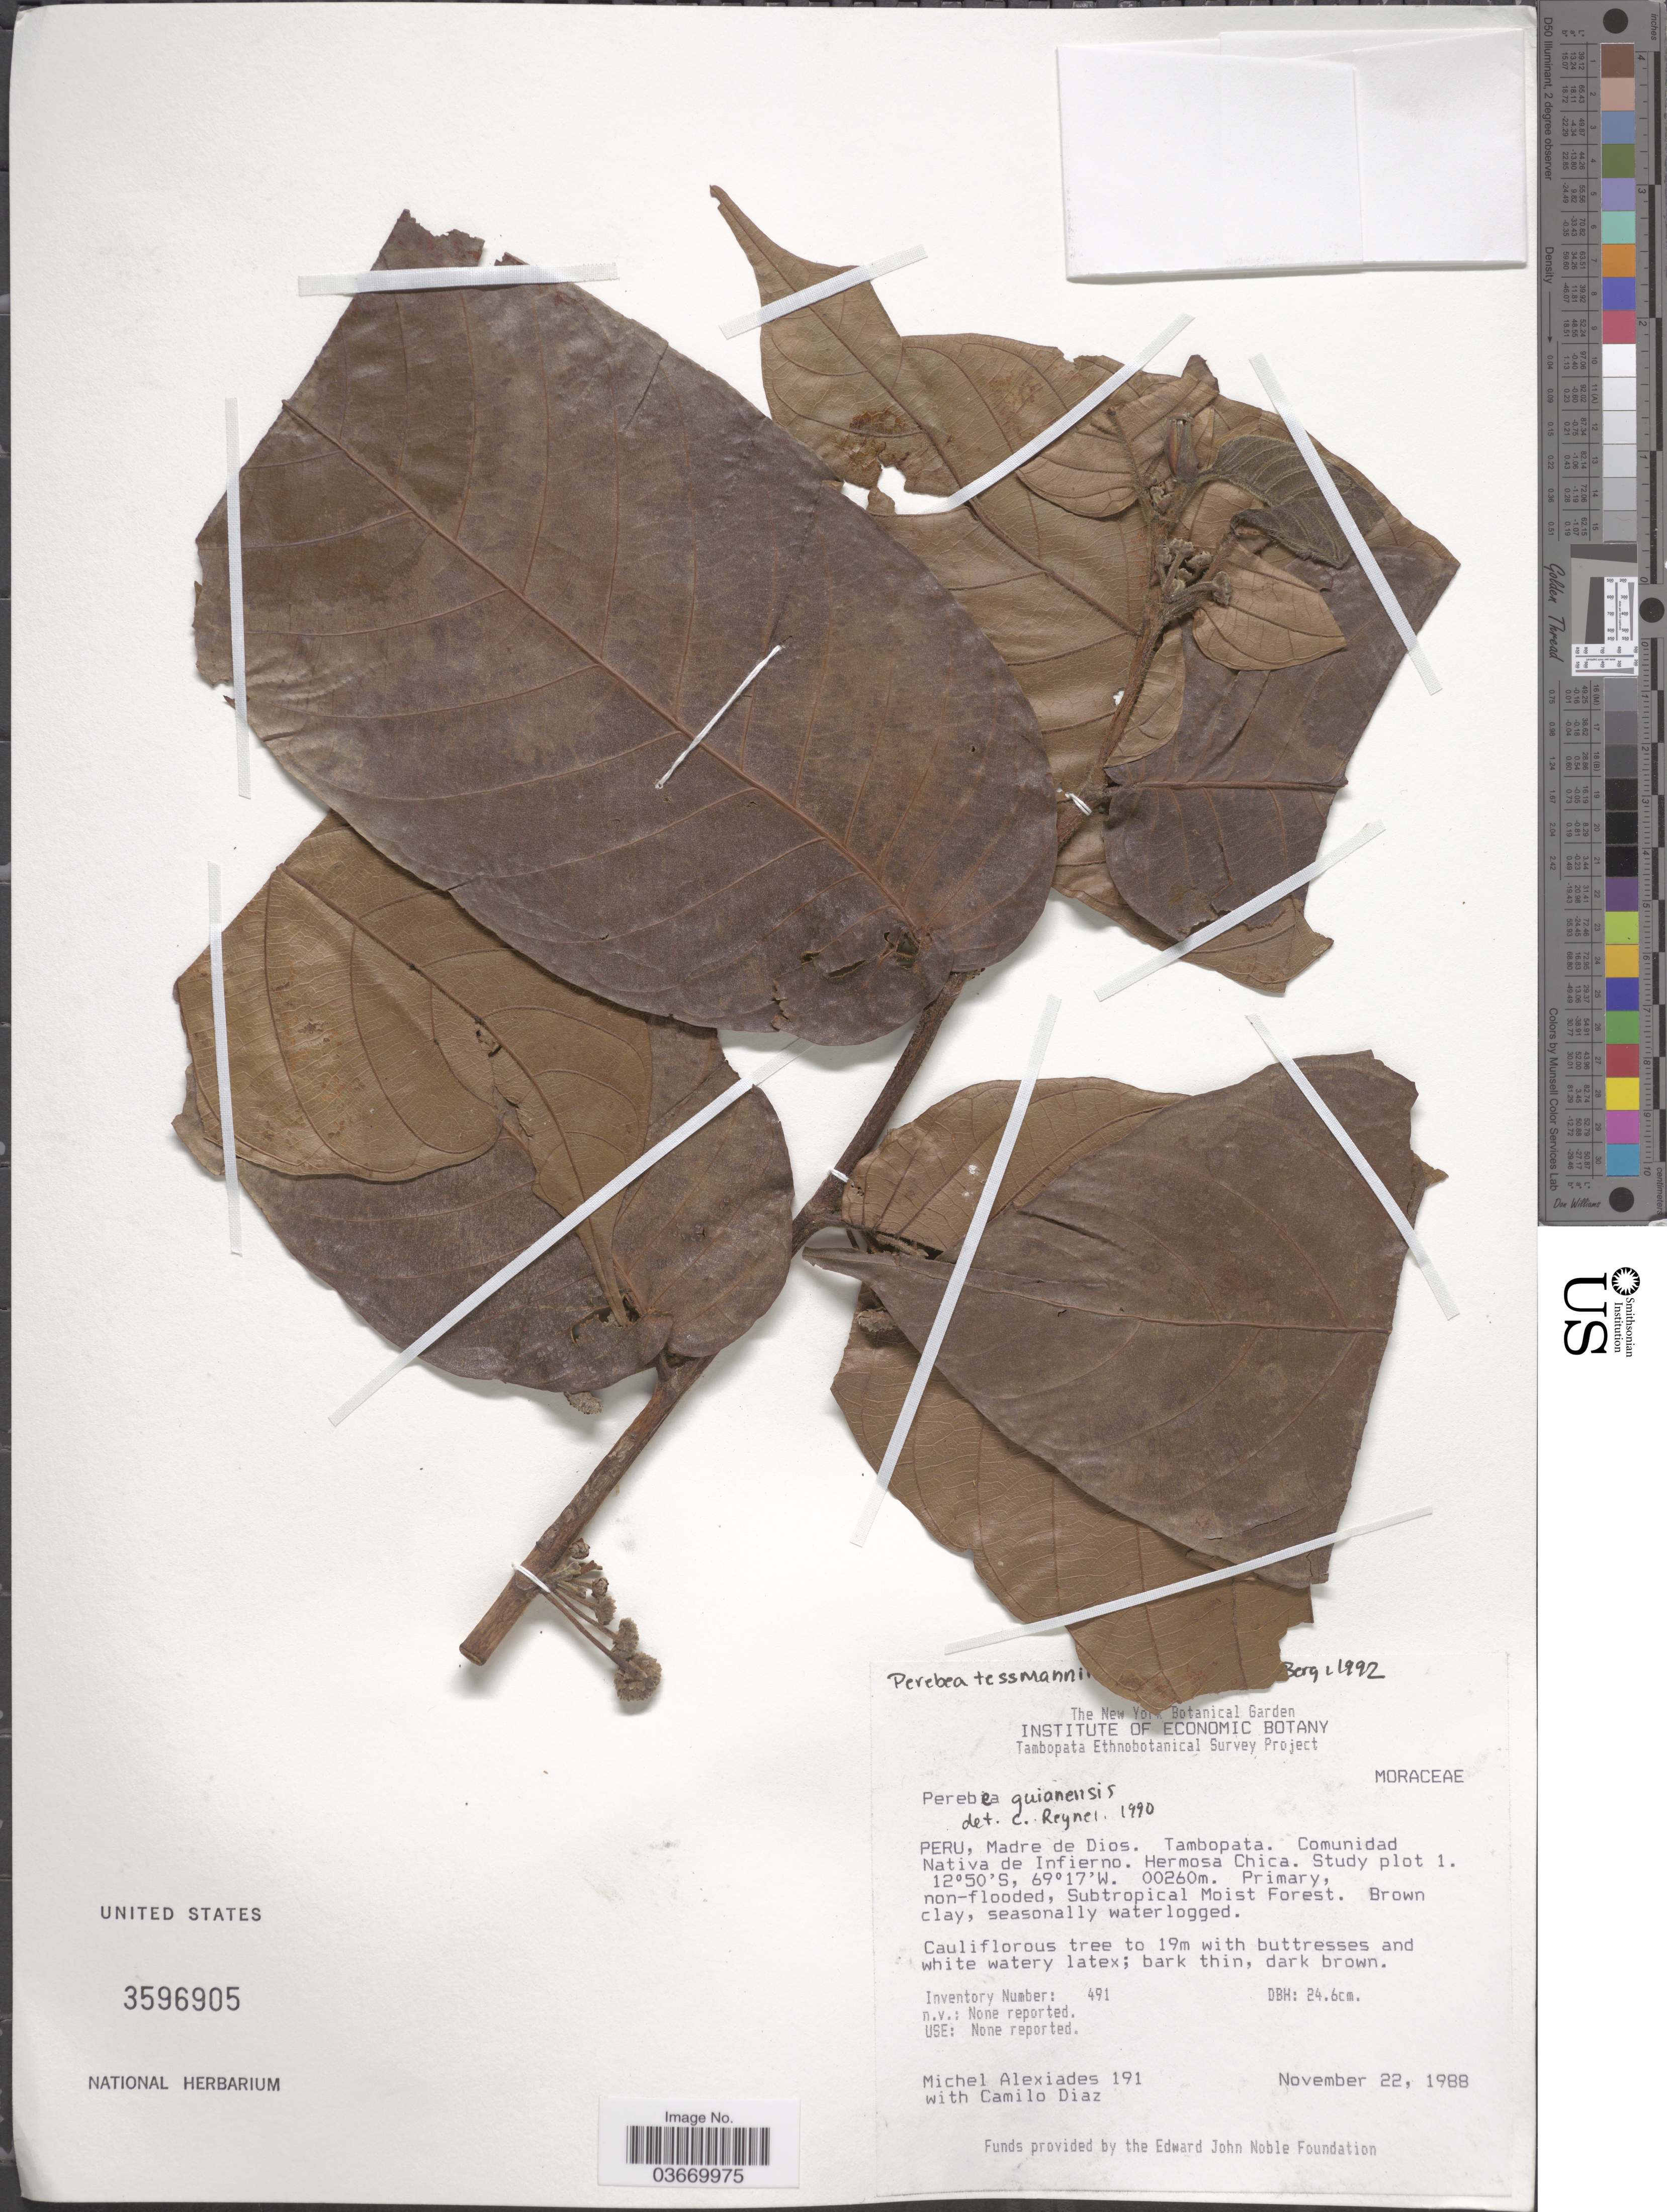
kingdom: Plantae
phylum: Tracheophyta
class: Magnoliopsida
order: Rosales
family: Moraceae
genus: Perebea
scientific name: Perebea guianensis subsp. guianensis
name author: Aubl.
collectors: M. Alexiades & C. Díaz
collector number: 191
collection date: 1988-11-22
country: Peru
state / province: Madre de Dios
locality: Tambopata. Comunidad Nativa de Infierno. Hermoso Chica. Study plot 1.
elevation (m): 260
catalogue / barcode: US 3596905